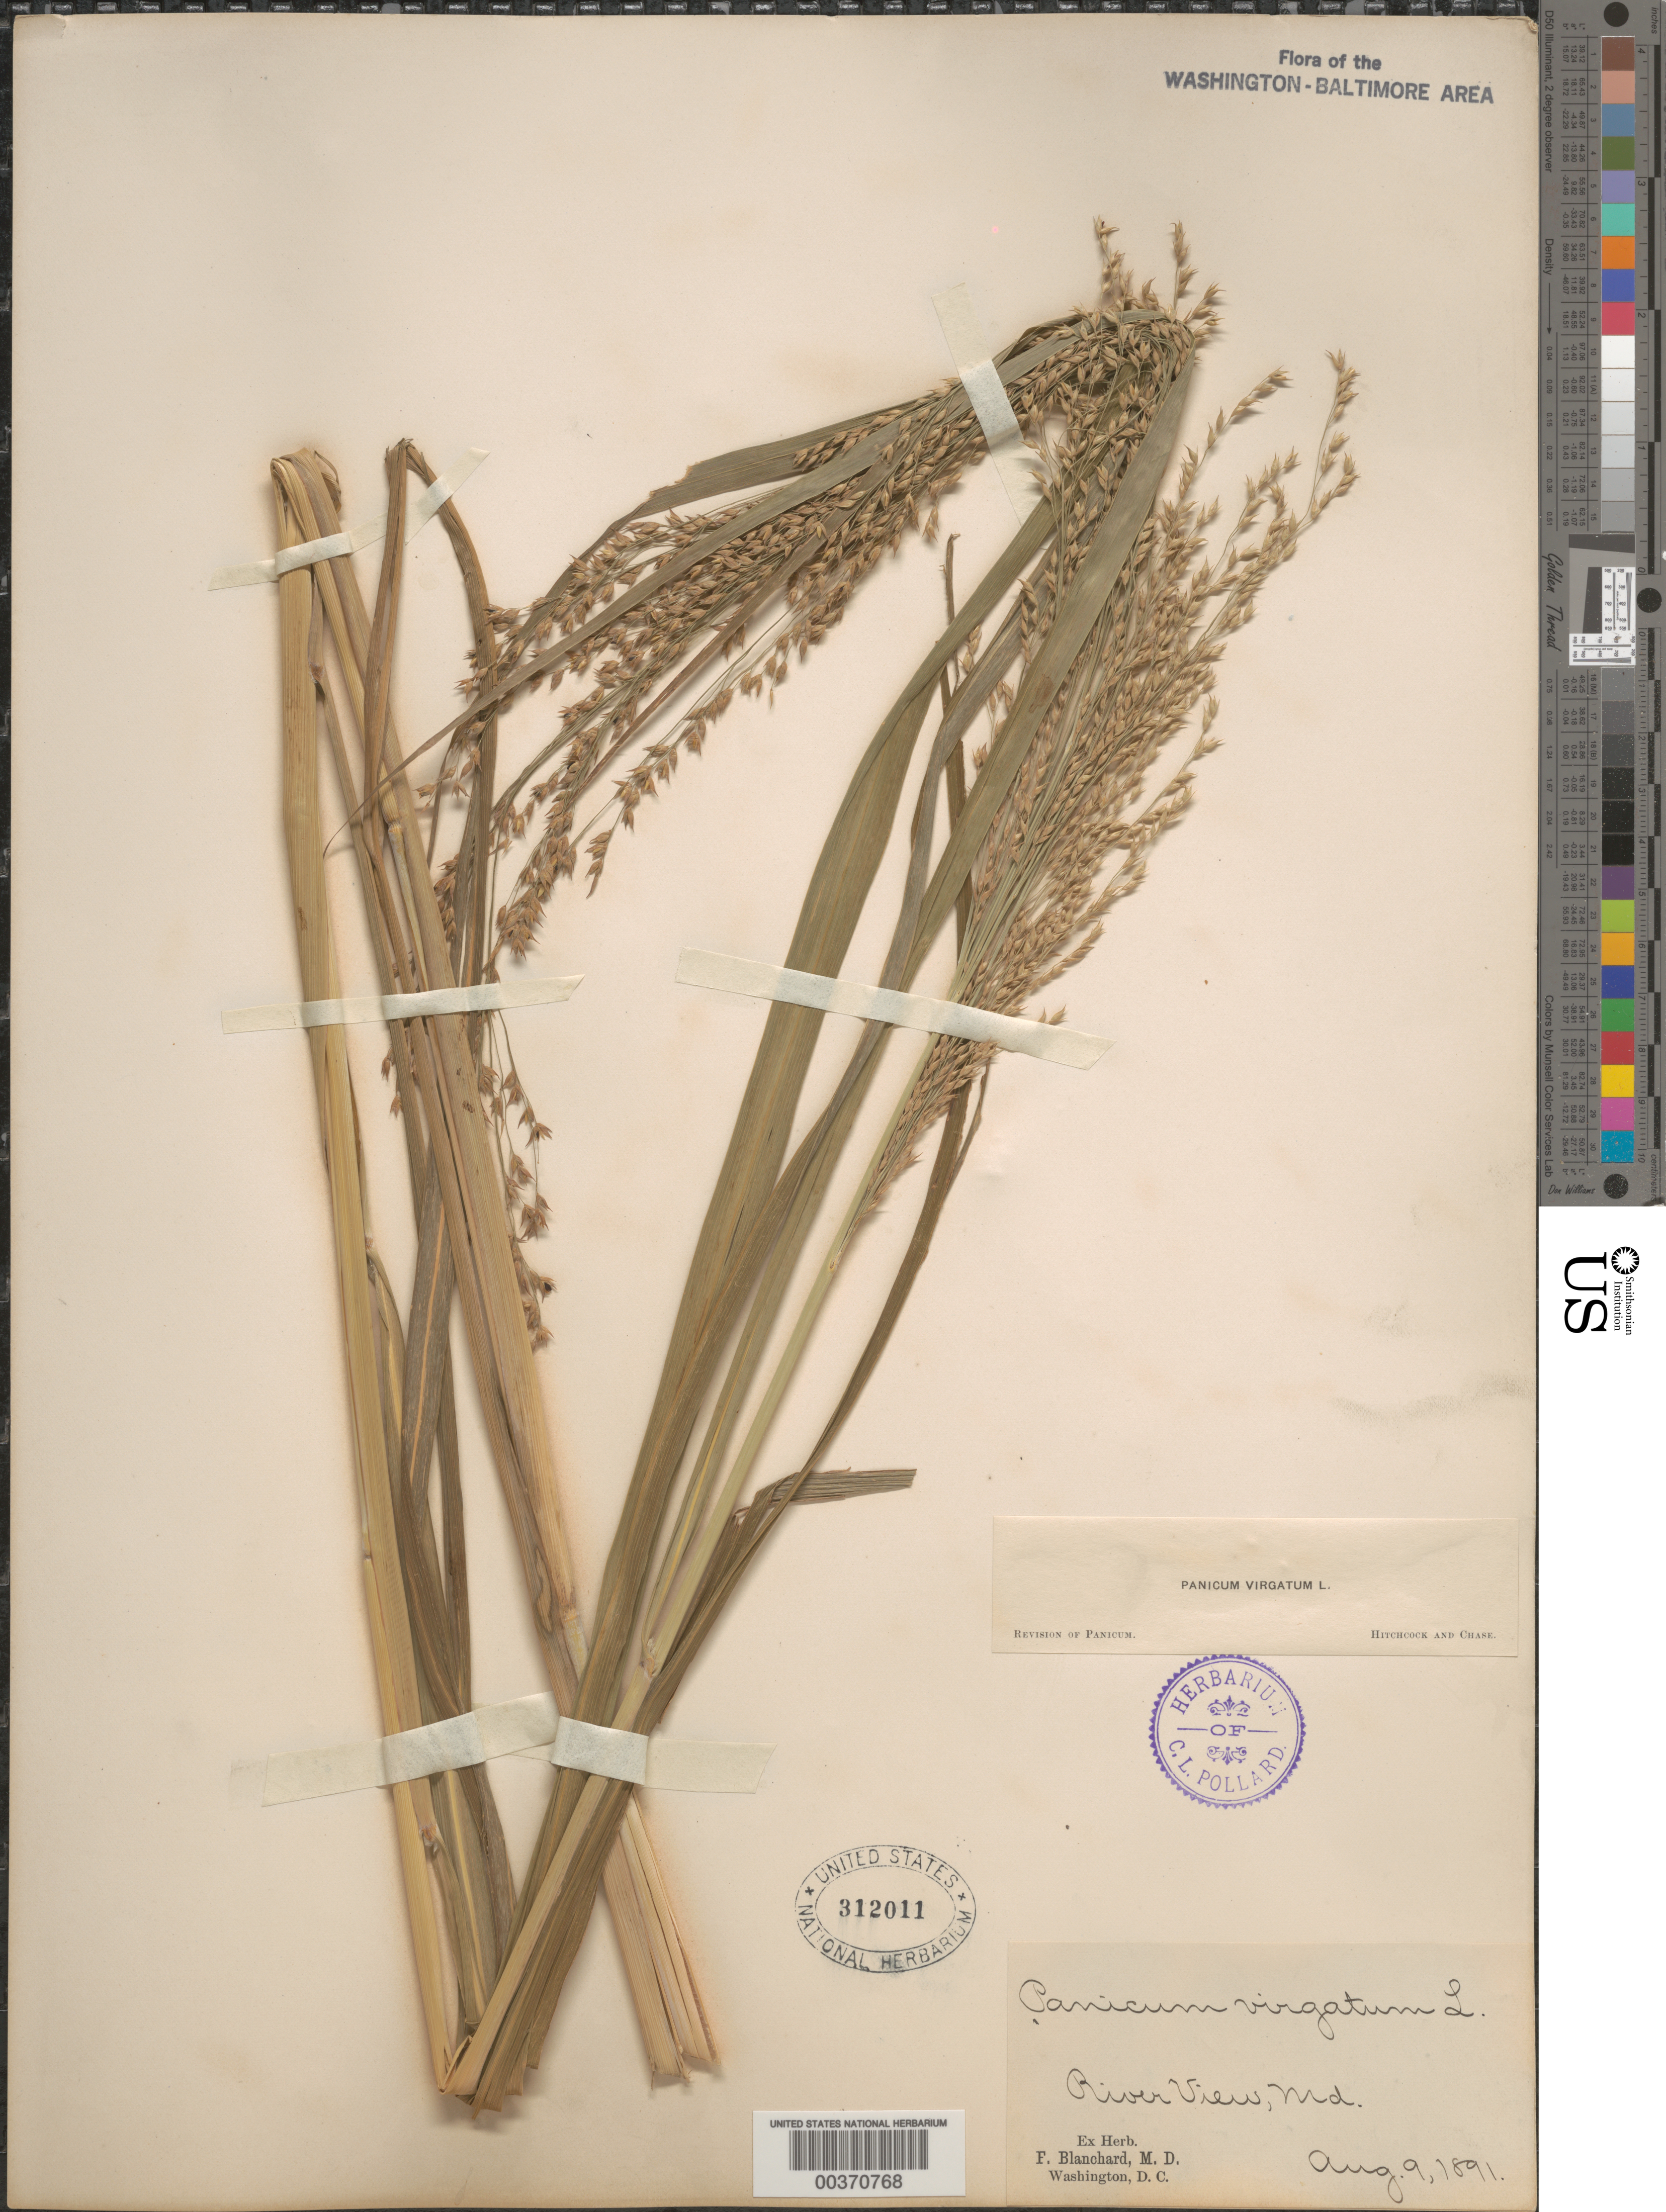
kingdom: Plantae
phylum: Tracheophyta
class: Liliopsida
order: Poales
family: Poaceae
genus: Panicum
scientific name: Panicum virgatum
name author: L.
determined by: Hitchcock, A. S.; Chase, [M.] A.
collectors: F. Blanchard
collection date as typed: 09 Aug 1891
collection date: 1891-08-09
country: United States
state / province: Maryland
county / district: Prince George's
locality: River View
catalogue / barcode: US 312011